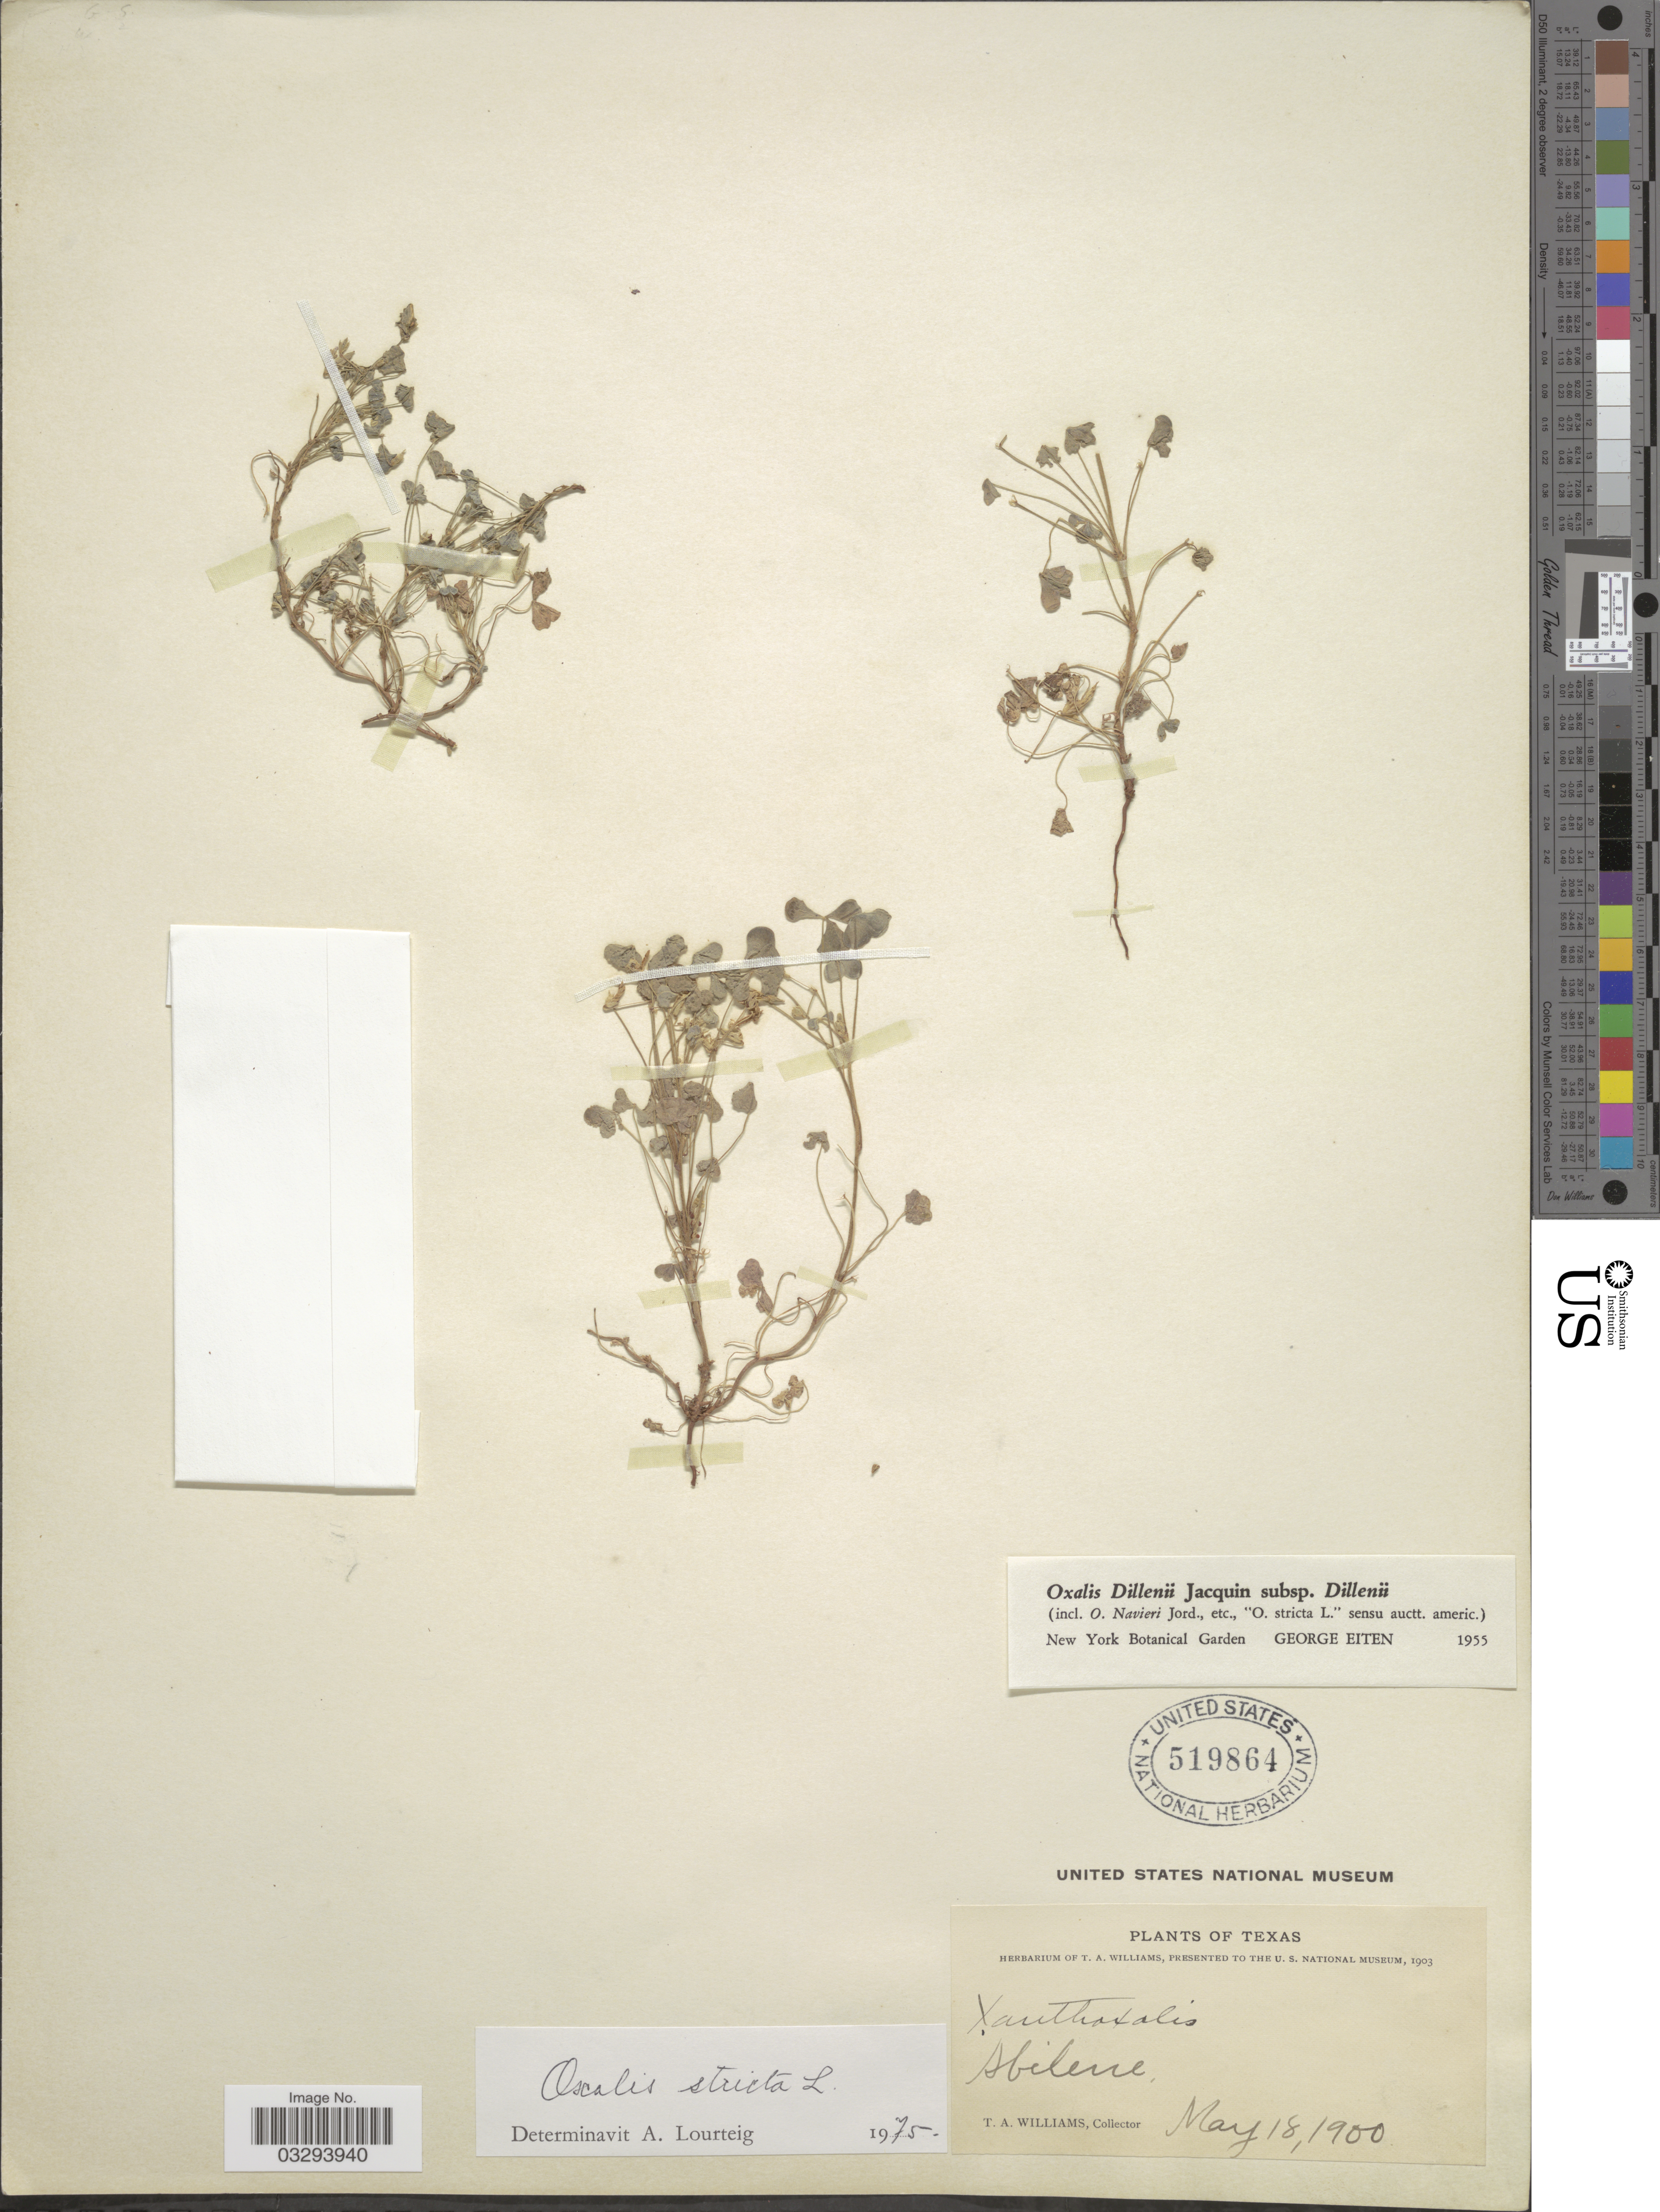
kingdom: Plantae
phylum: Tracheophyta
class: Magnoliopsida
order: Oxalidales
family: Oxalidaceae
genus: Oxalis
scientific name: Oxalis stricta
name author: L.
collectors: T. Williams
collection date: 1900-05-18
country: United States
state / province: Texas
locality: Abilene.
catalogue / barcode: US 519864